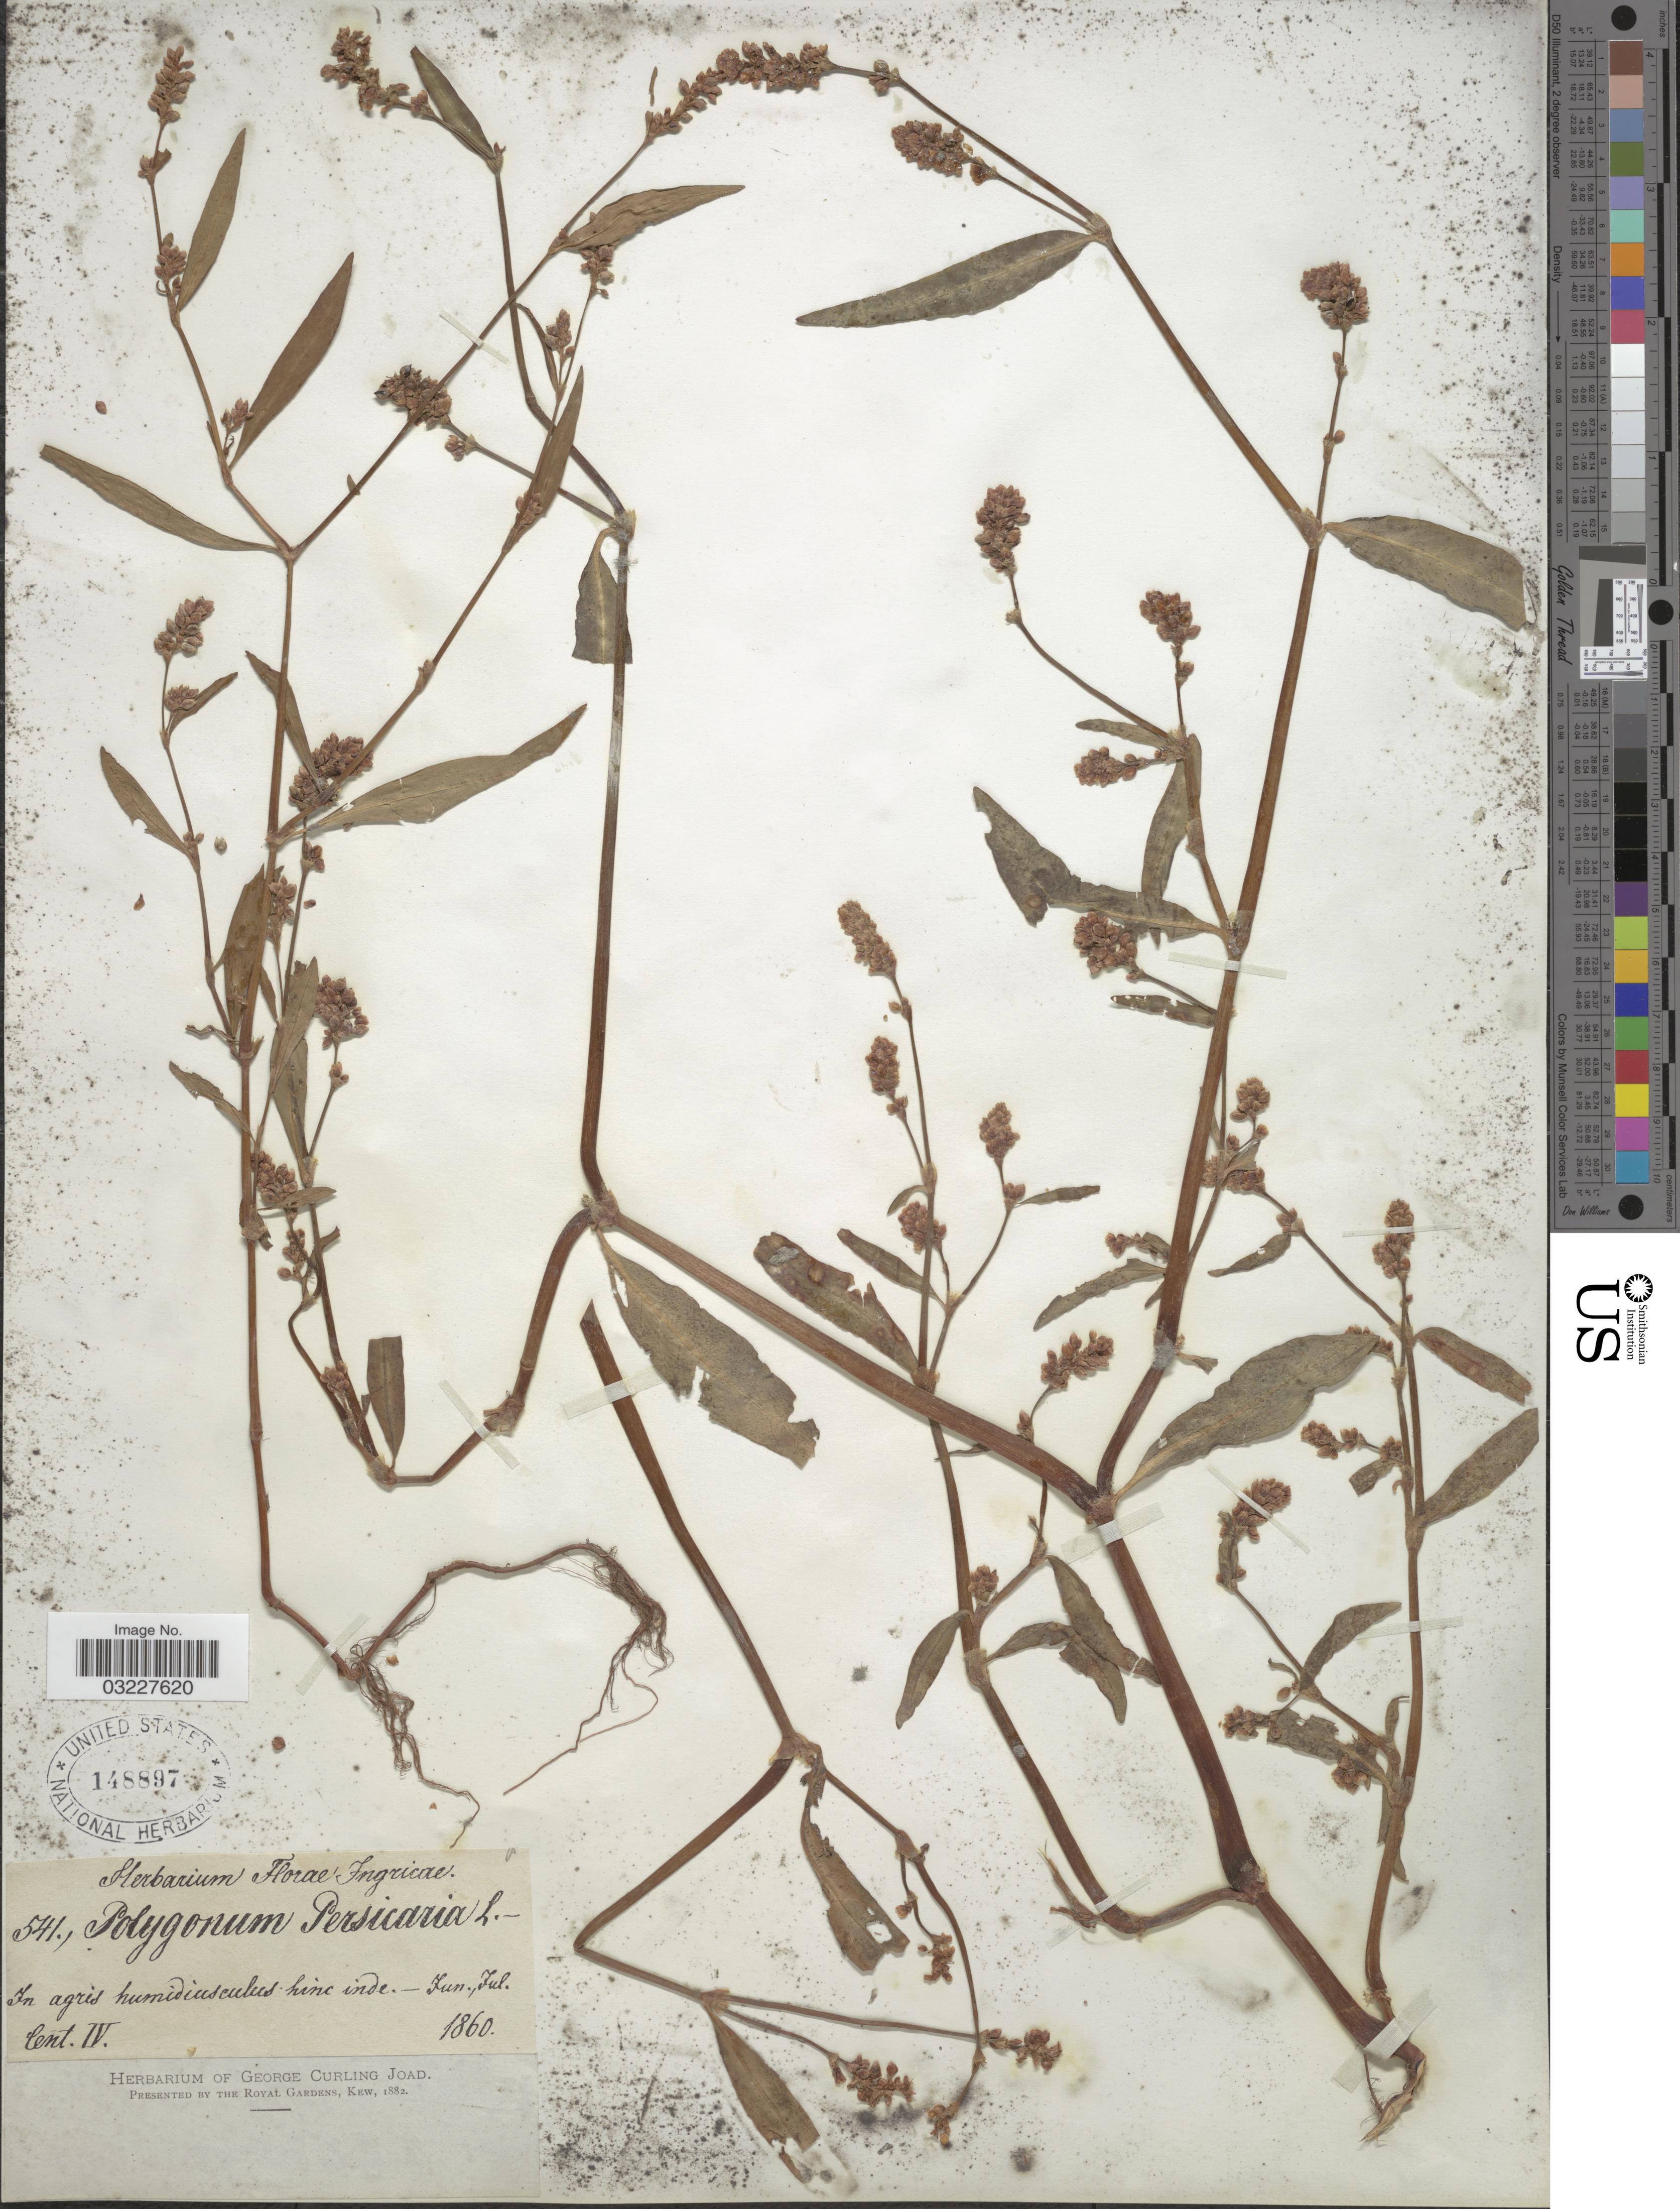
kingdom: Plantae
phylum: Tracheophyta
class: Magnoliopsida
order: Caryophyllales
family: Polygonaceae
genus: Polygonum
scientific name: Polygonum persicaria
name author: L.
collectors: ex herb. Florae Ingricae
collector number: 541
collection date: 1860-06/1860-07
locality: In agris humidiusculus hinc inde.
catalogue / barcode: US 148897